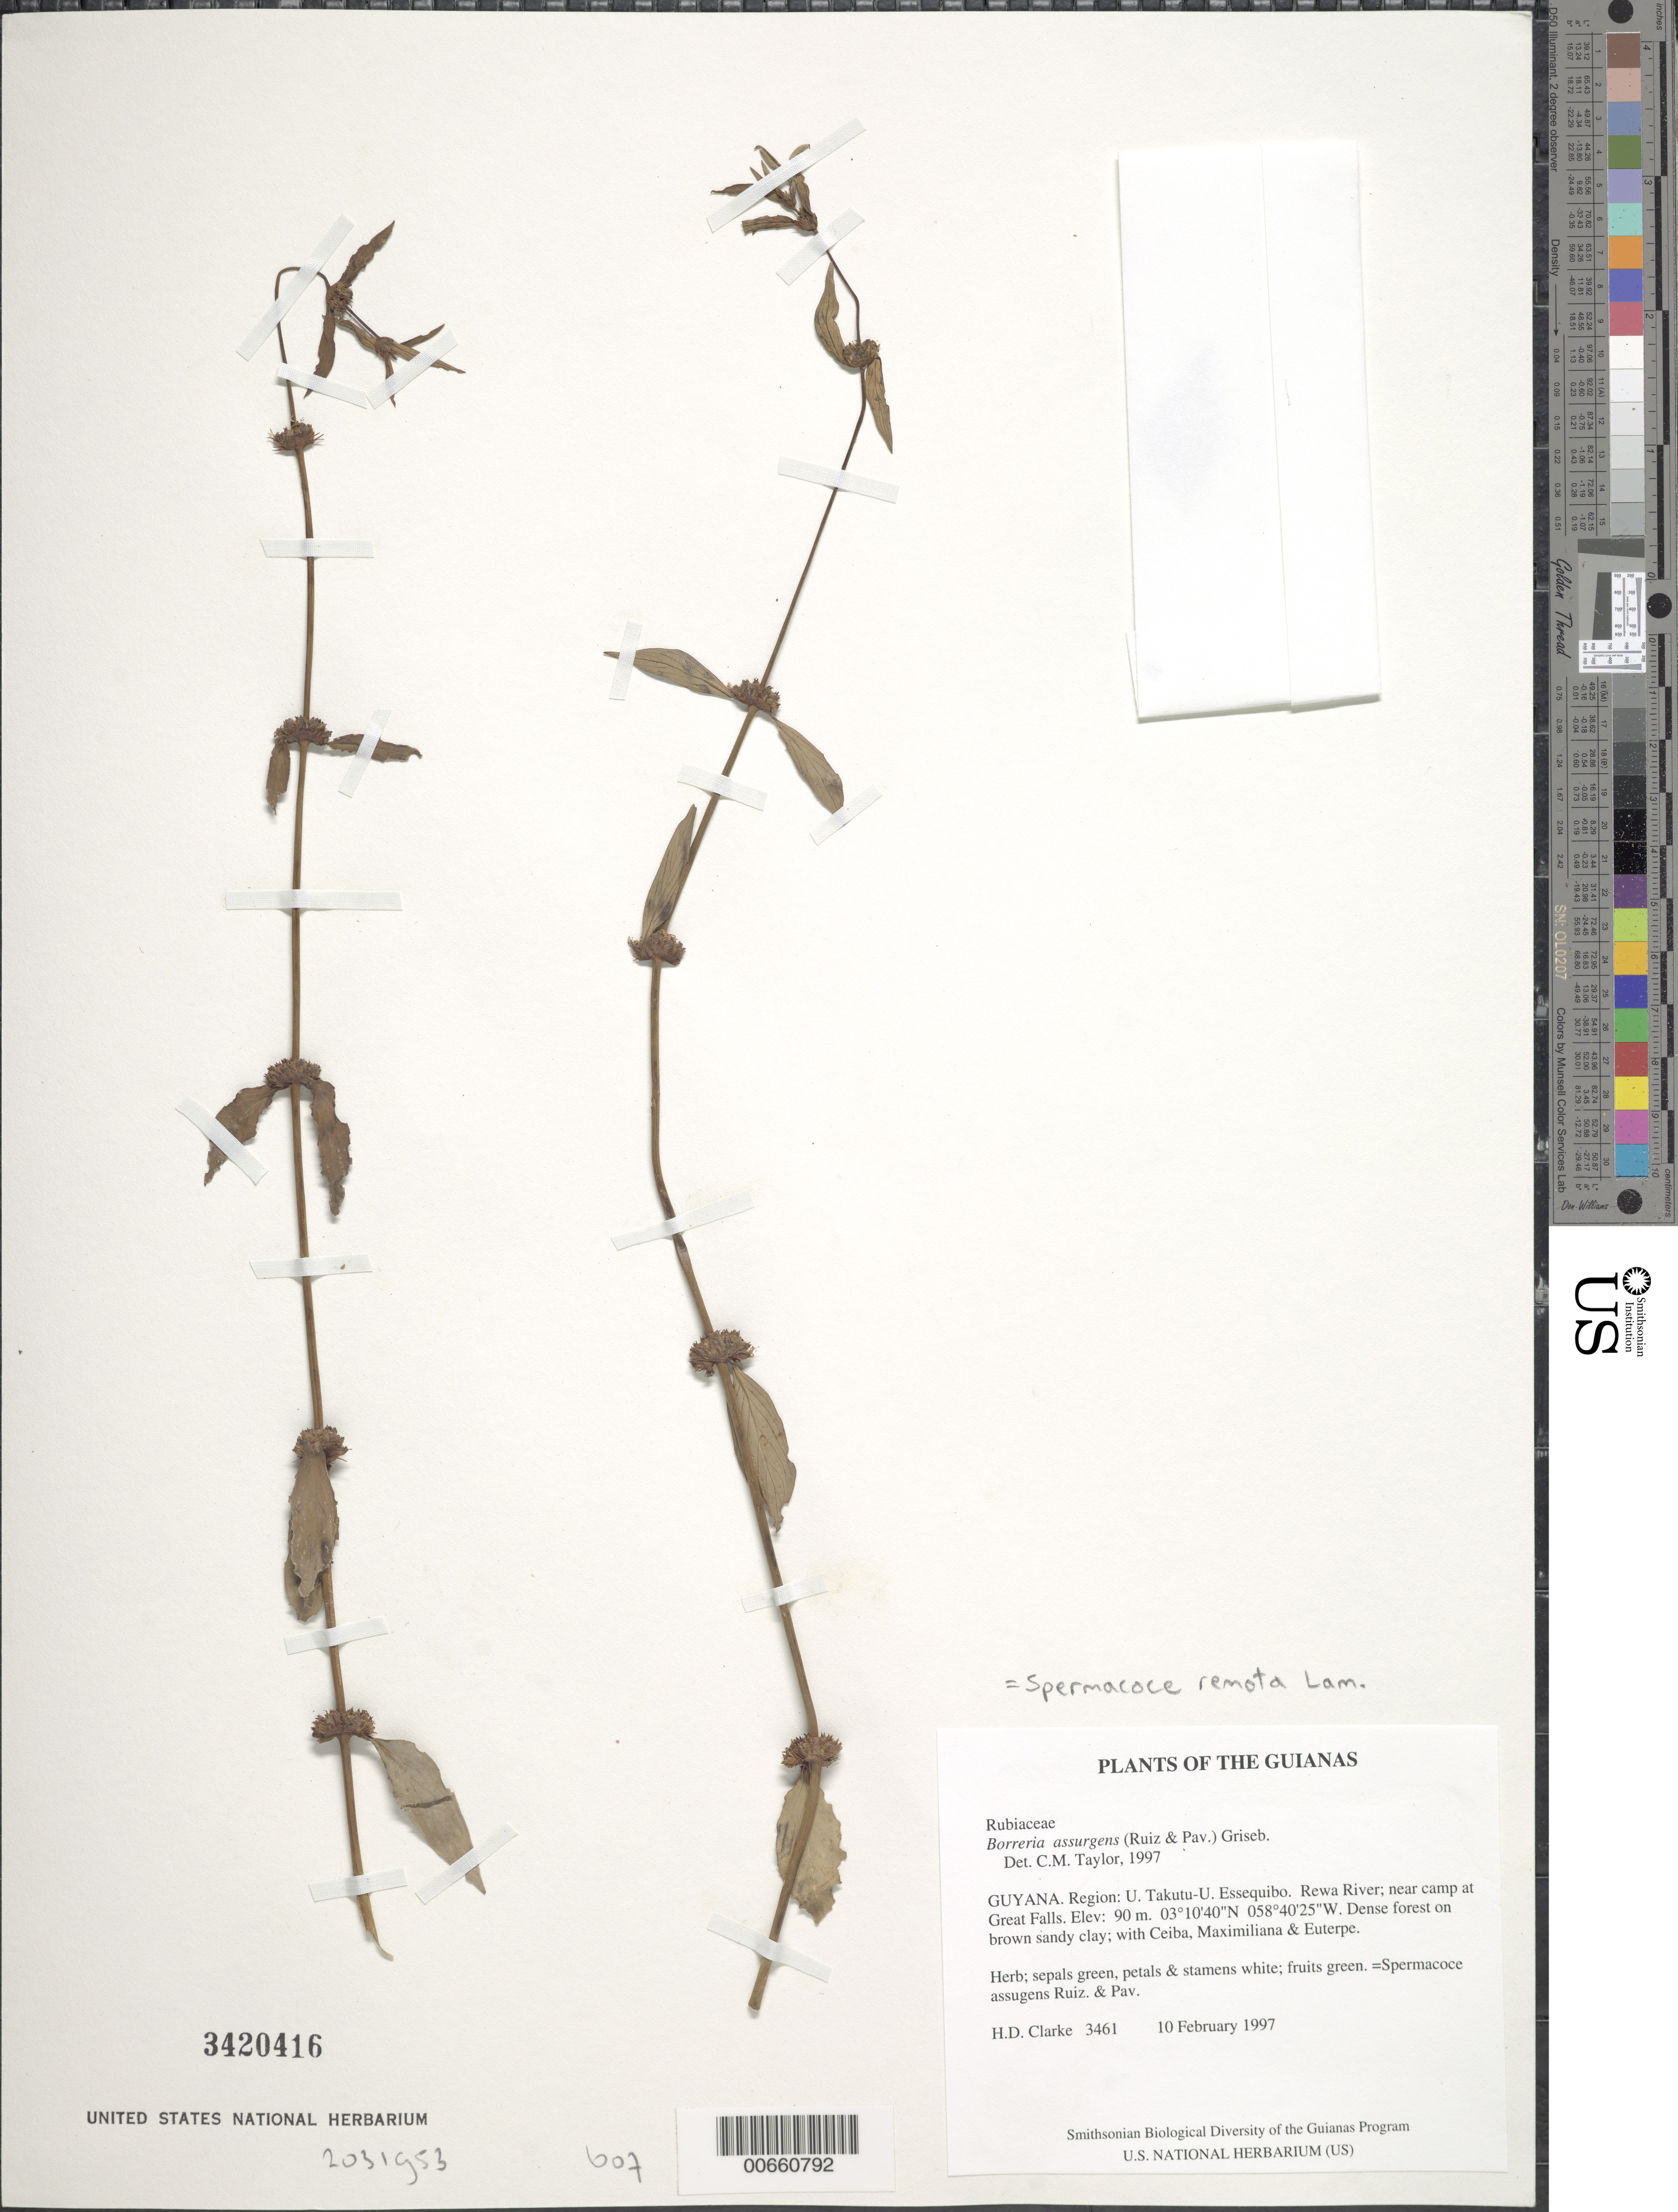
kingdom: Plantae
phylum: Tracheophyta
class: Magnoliopsida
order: Gentianales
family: Rubiaceae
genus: Spermacoce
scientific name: Spermacoce remota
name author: Lam.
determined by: Delprete, P. G., Herb. de Guyane Cay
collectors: H. D. Clarke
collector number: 3461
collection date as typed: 10 February 1997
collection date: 1997-02-10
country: Guyana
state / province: U. Takutu-U. Essequibo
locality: Rewa River; near camp at Great Falls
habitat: Dense forest on brown sandy clay; with Ceiba, Maximiliana & Euterpe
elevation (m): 90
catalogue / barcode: US 3420416